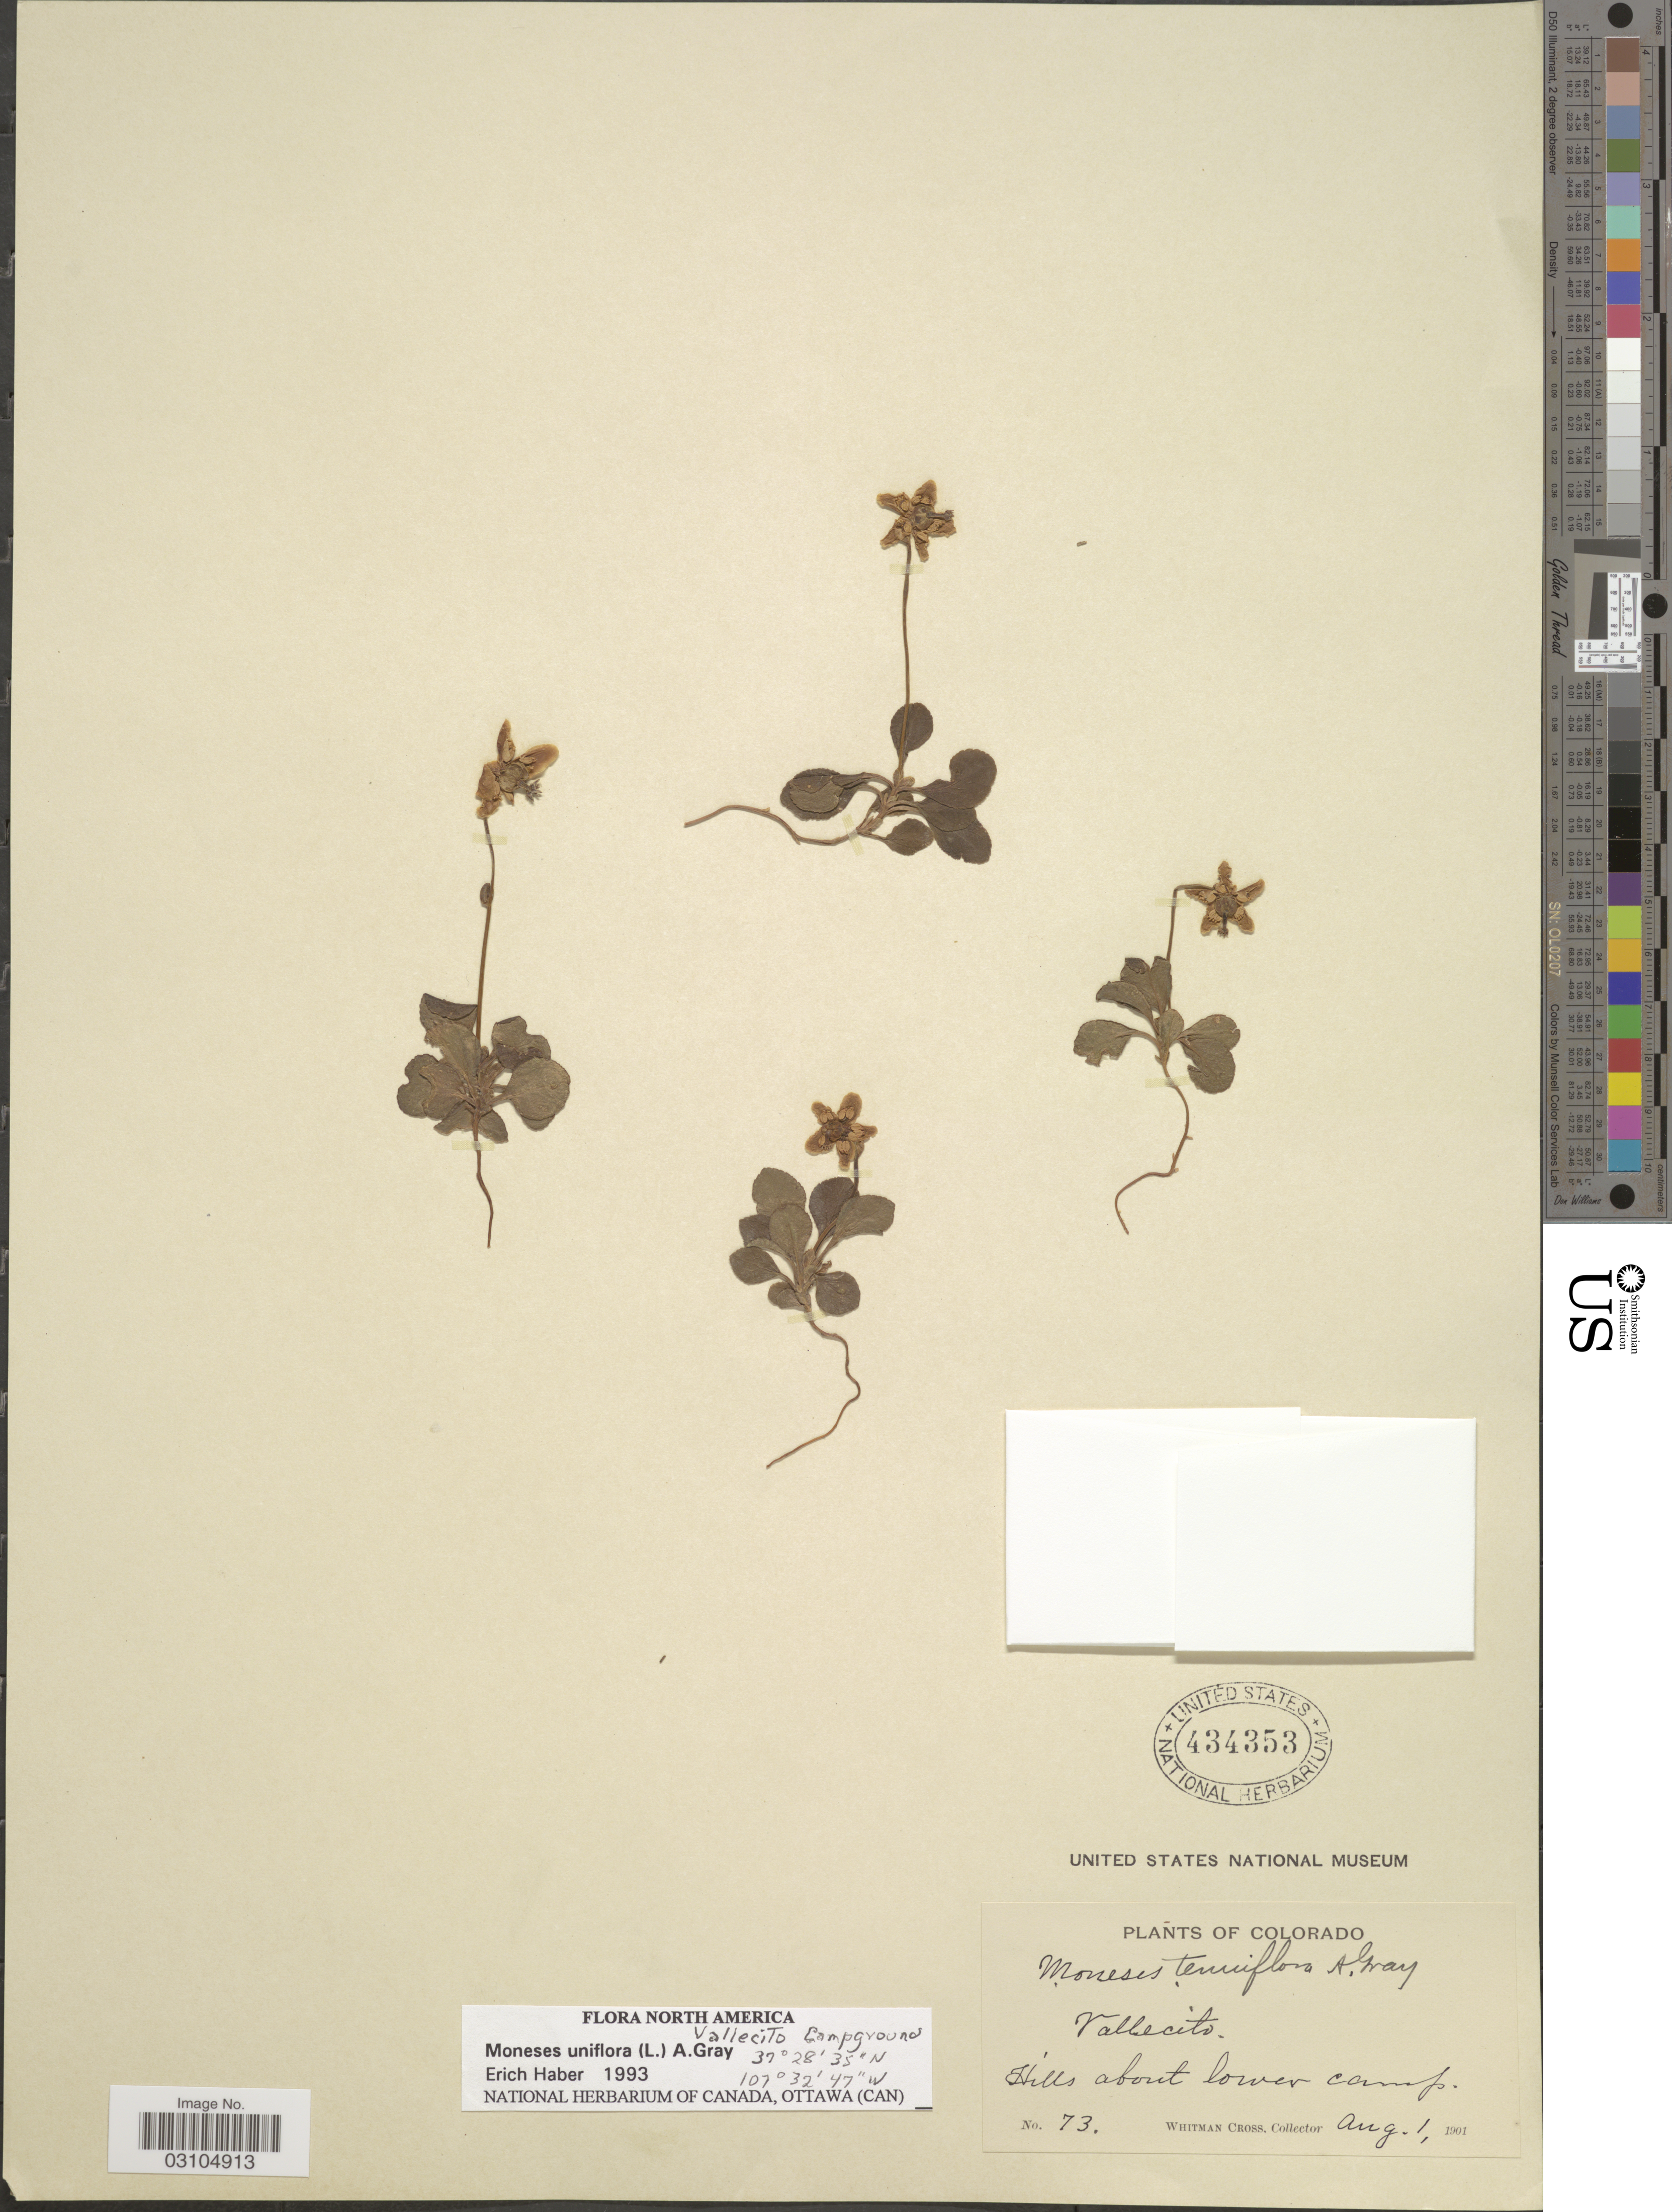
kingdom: Plantae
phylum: Tracheophyta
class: Magnoliopsida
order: Ericales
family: Ericaceae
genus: Moneses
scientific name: Moneses uniflora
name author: (L.) A. Gray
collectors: W. Cross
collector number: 73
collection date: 1901-08-01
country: United States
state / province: Colorado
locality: Vallecito, Hills about lower camp.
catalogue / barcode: US 434353